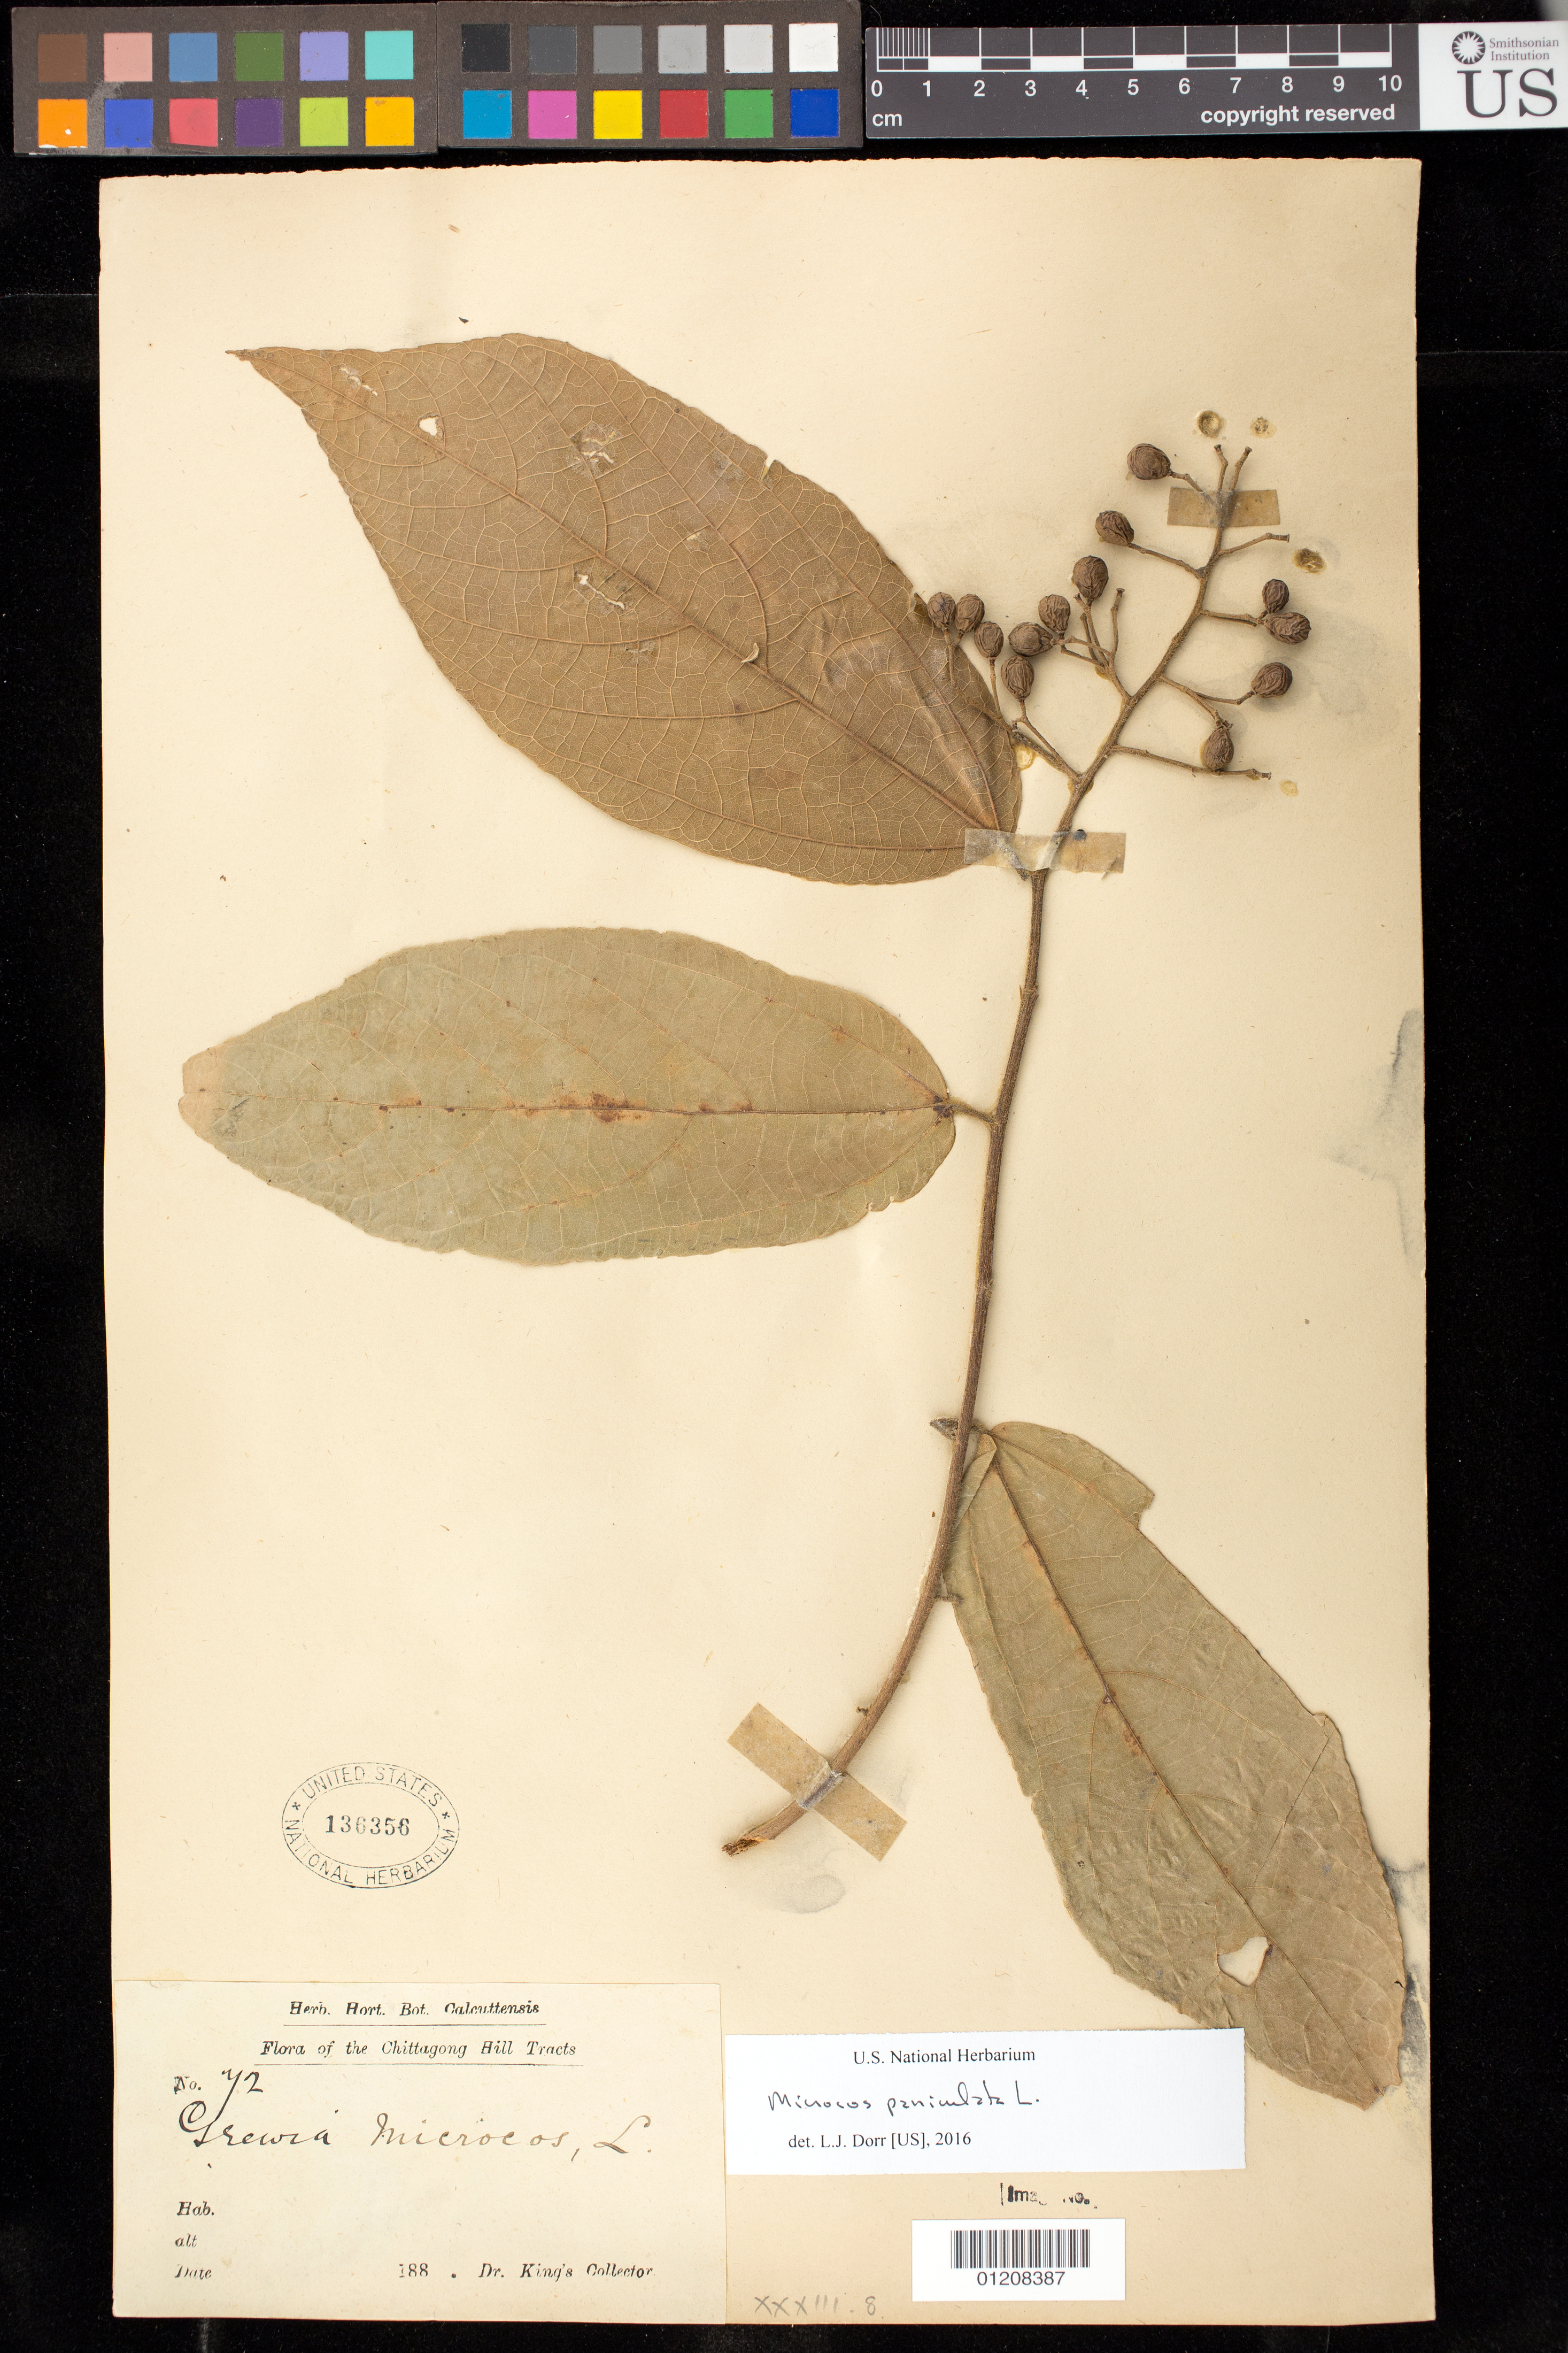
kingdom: Plantae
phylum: Tracheophyta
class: Magnoliopsida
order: Malvales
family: Malvaceae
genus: Microcos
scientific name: Microcos paniculata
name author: L.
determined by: Dorr, L. J., (BOT), Smithsonian Institution - National Museum of Natural History (UNITED STATES)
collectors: Dr. King's collector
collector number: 72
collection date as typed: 1886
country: Bangladesh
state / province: Chittagong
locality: Chittagong Hill Tracts.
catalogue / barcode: US 136356